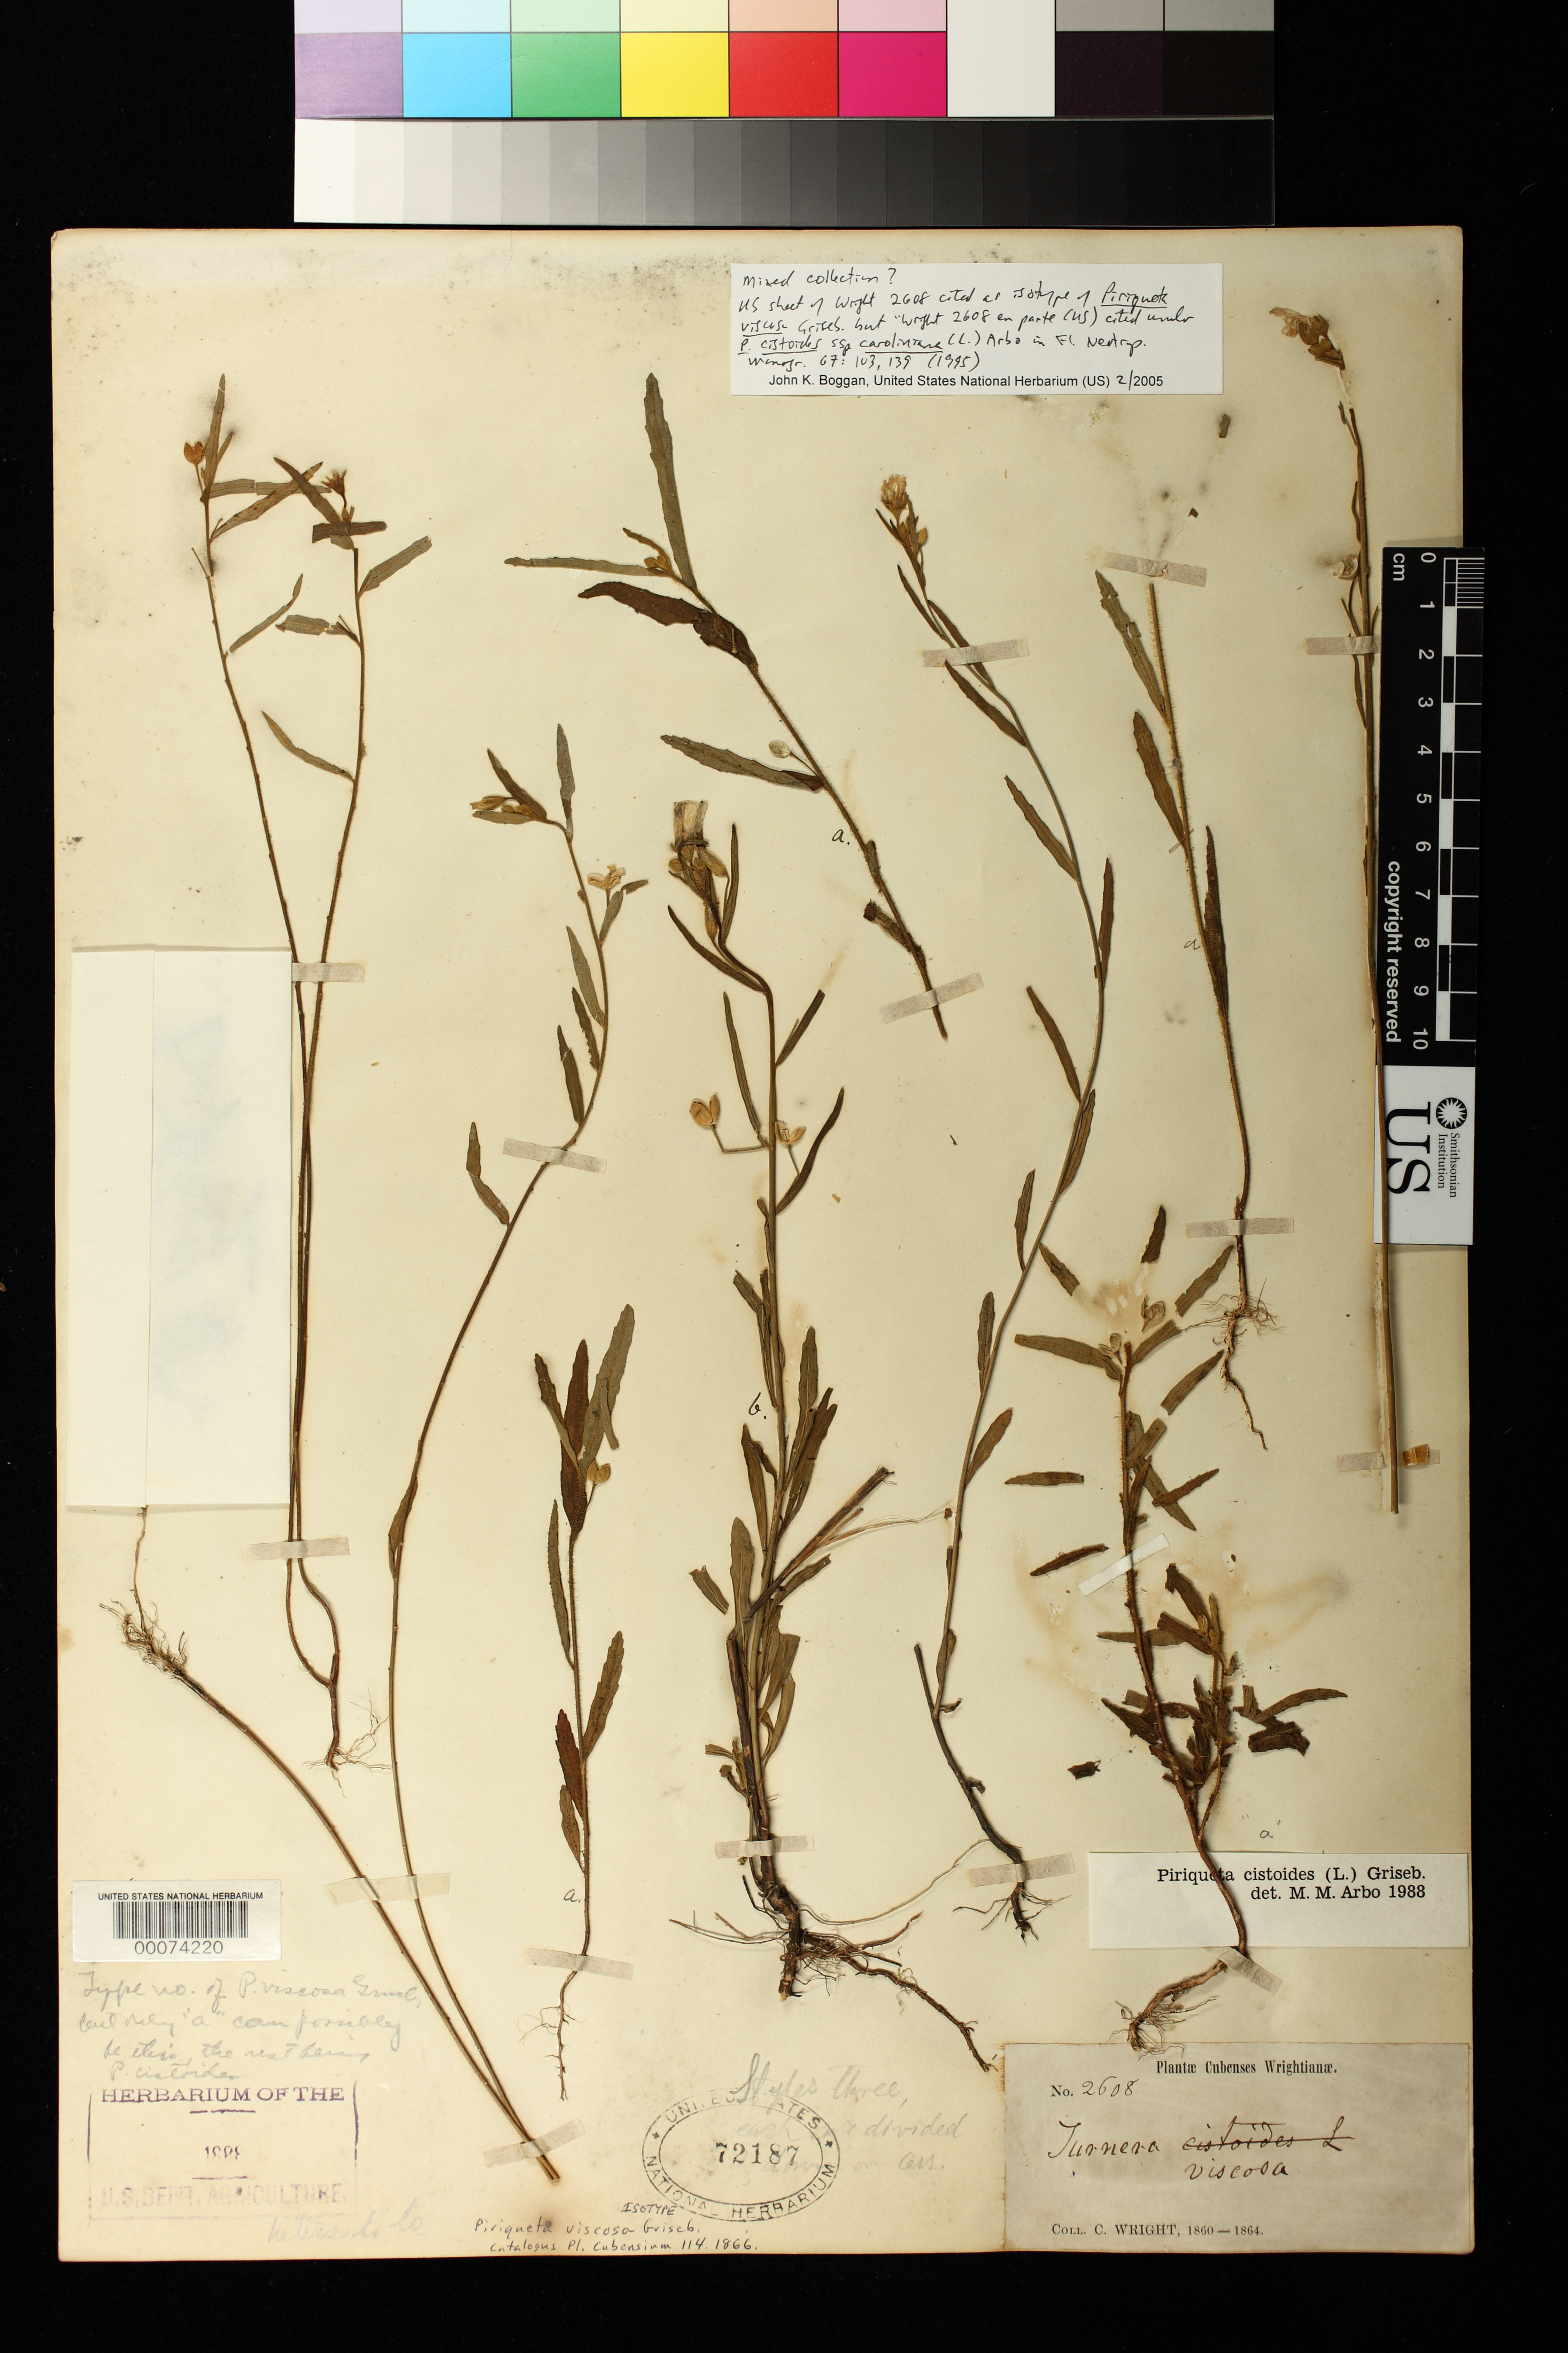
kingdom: Plantae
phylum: Tracheophyta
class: Magnoliopsida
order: Malpighiales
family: Turneraceae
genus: Piriqueta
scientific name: Piriqueta viscosa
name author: Griseb.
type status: Isotype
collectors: C. Wright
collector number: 2608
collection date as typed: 1860 to -- --- 1864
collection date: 1860/1864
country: Cuba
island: Greater Antilles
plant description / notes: Apparently a mixed collection; US sheet of Wright 2608 cited as isotype of Piriqueta viscosa Griseb. but "Wright 2608 en parte (US)" cited under P. cistoides ssp. caroliniana (L.) Arbo in Fl. Neotrop. 67: 103, 139 (1995) and specimen is annotated as P. cistoides by Arbo (1988).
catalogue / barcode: US 72187